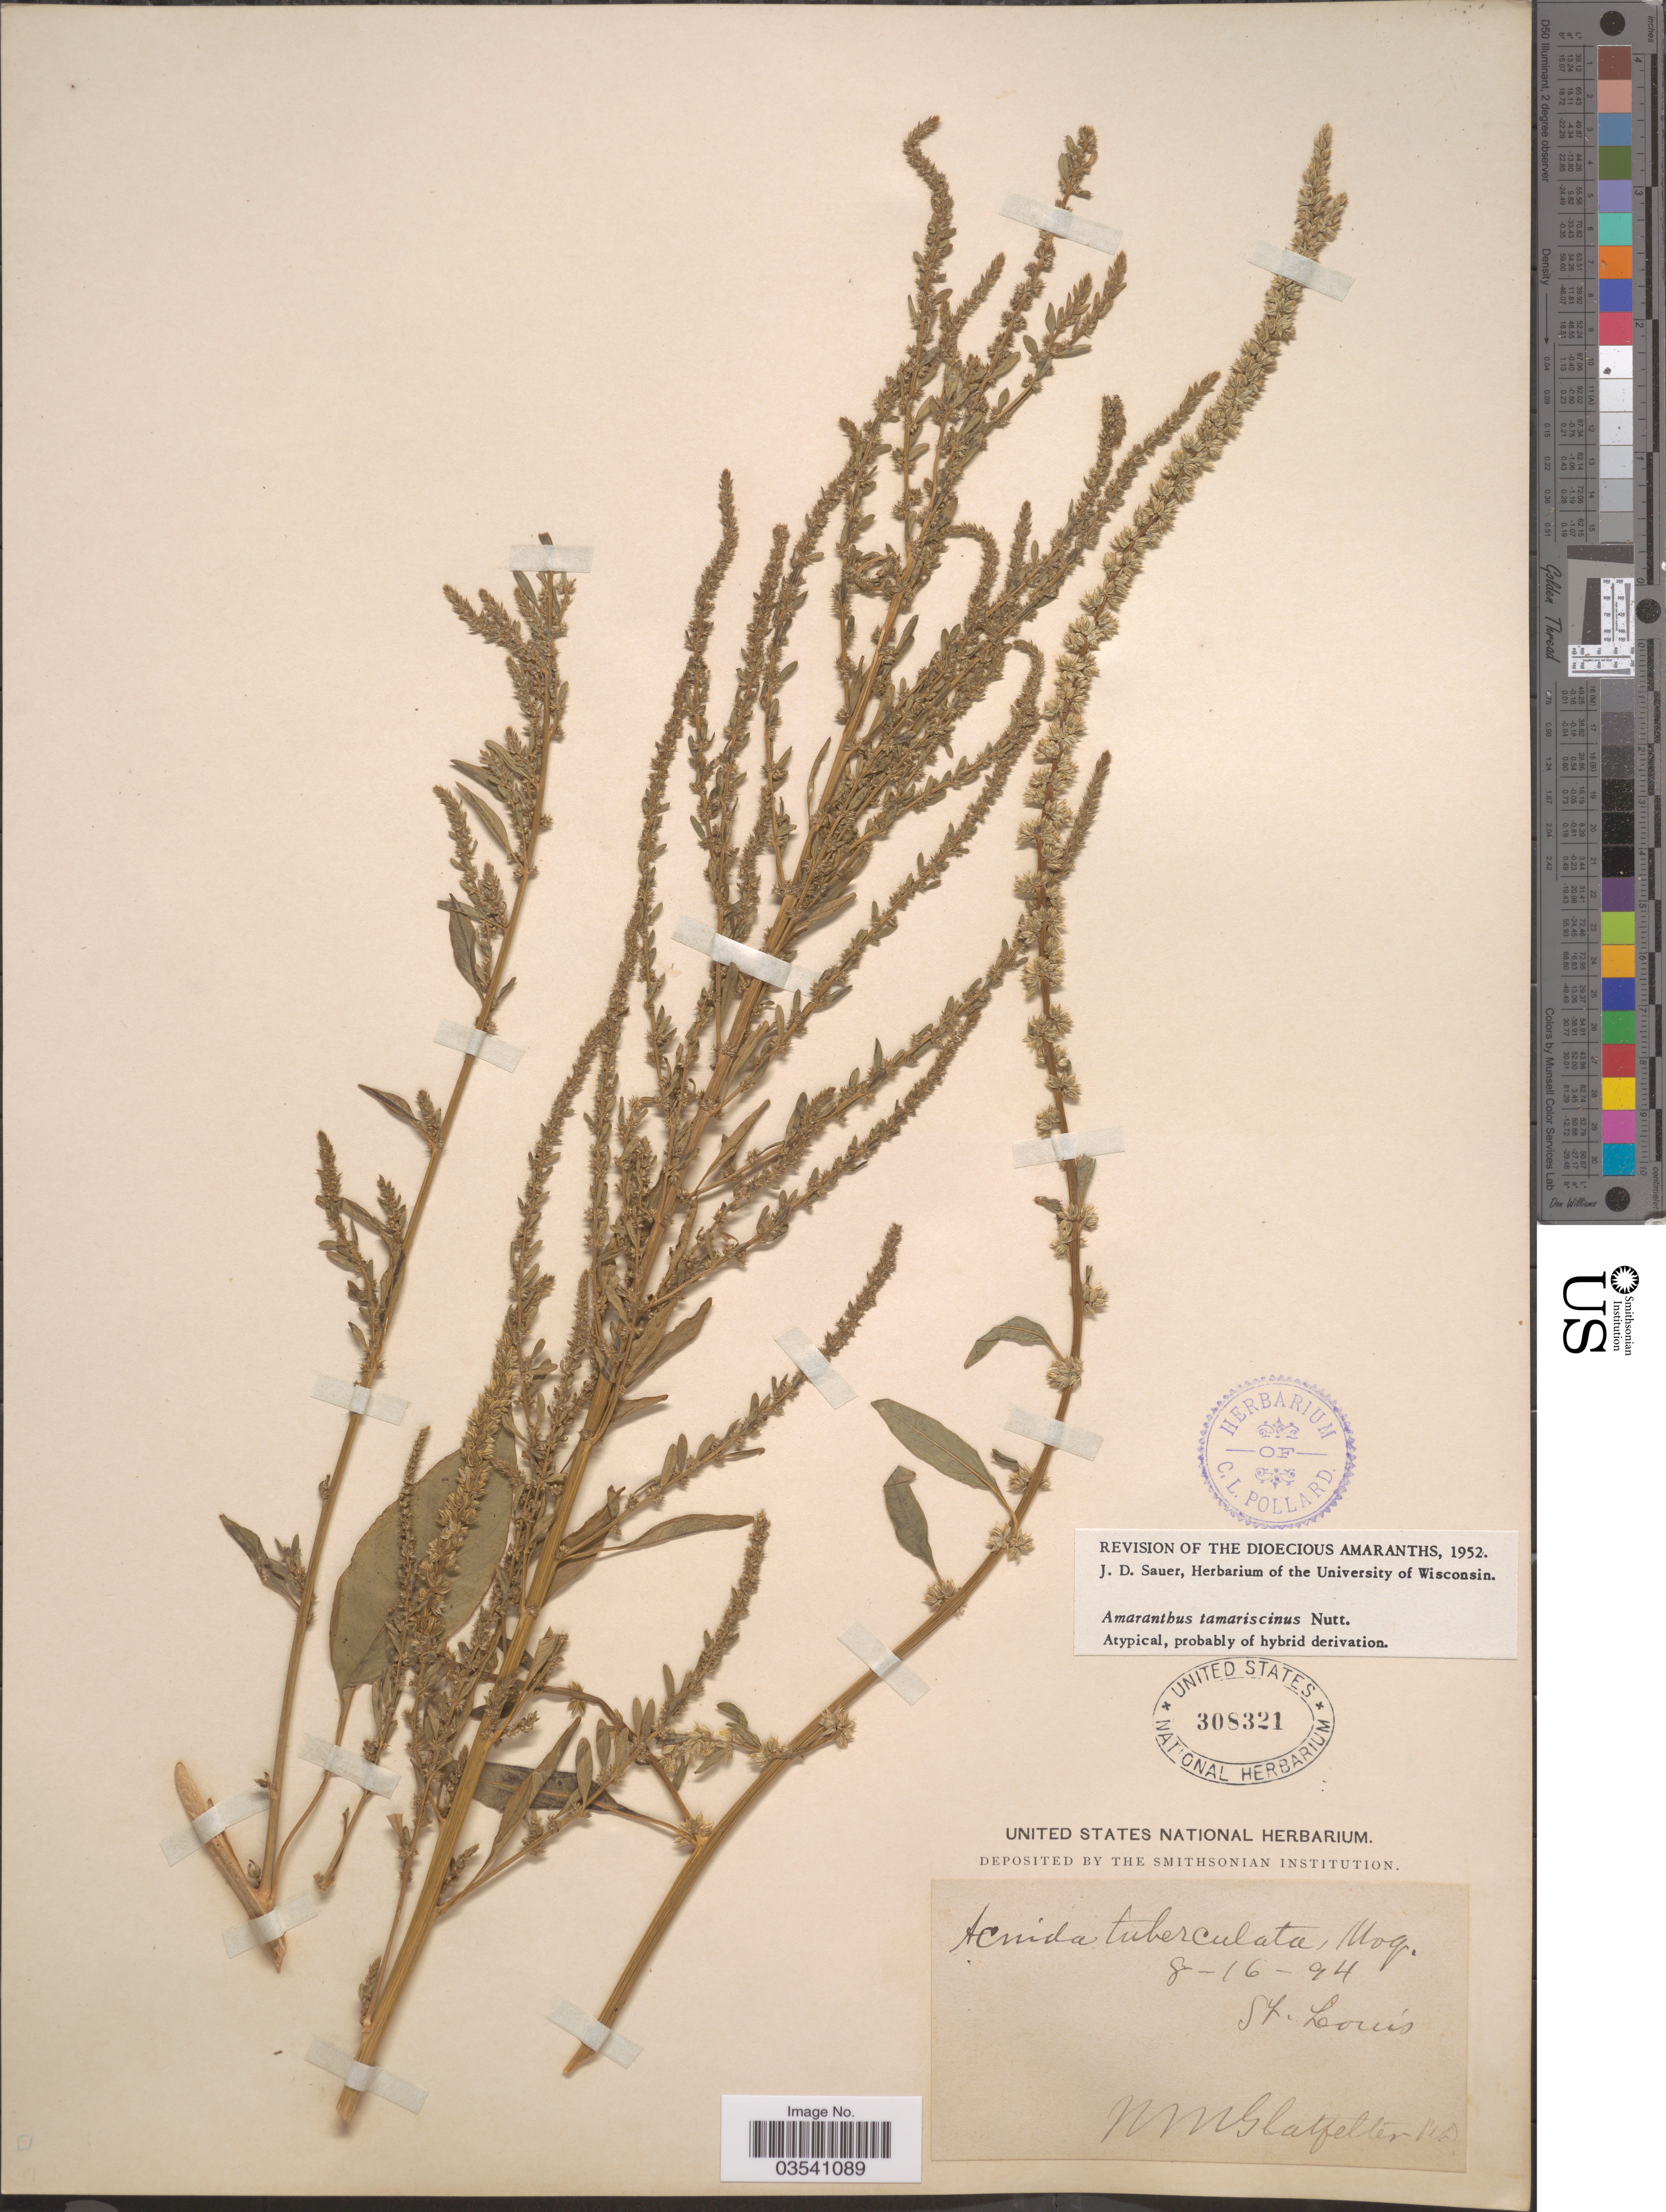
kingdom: Plantae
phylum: Tracheophyta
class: Magnoliopsida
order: Caryophyllales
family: Amaranthaceae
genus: Amaranthus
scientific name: Amaranthus tamariscinus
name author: Nutt.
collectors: N. M. Glatfelter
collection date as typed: Transcribed d/m/y: 16/8/94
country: United States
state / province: Missouri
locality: St. Louis.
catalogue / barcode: US 308321